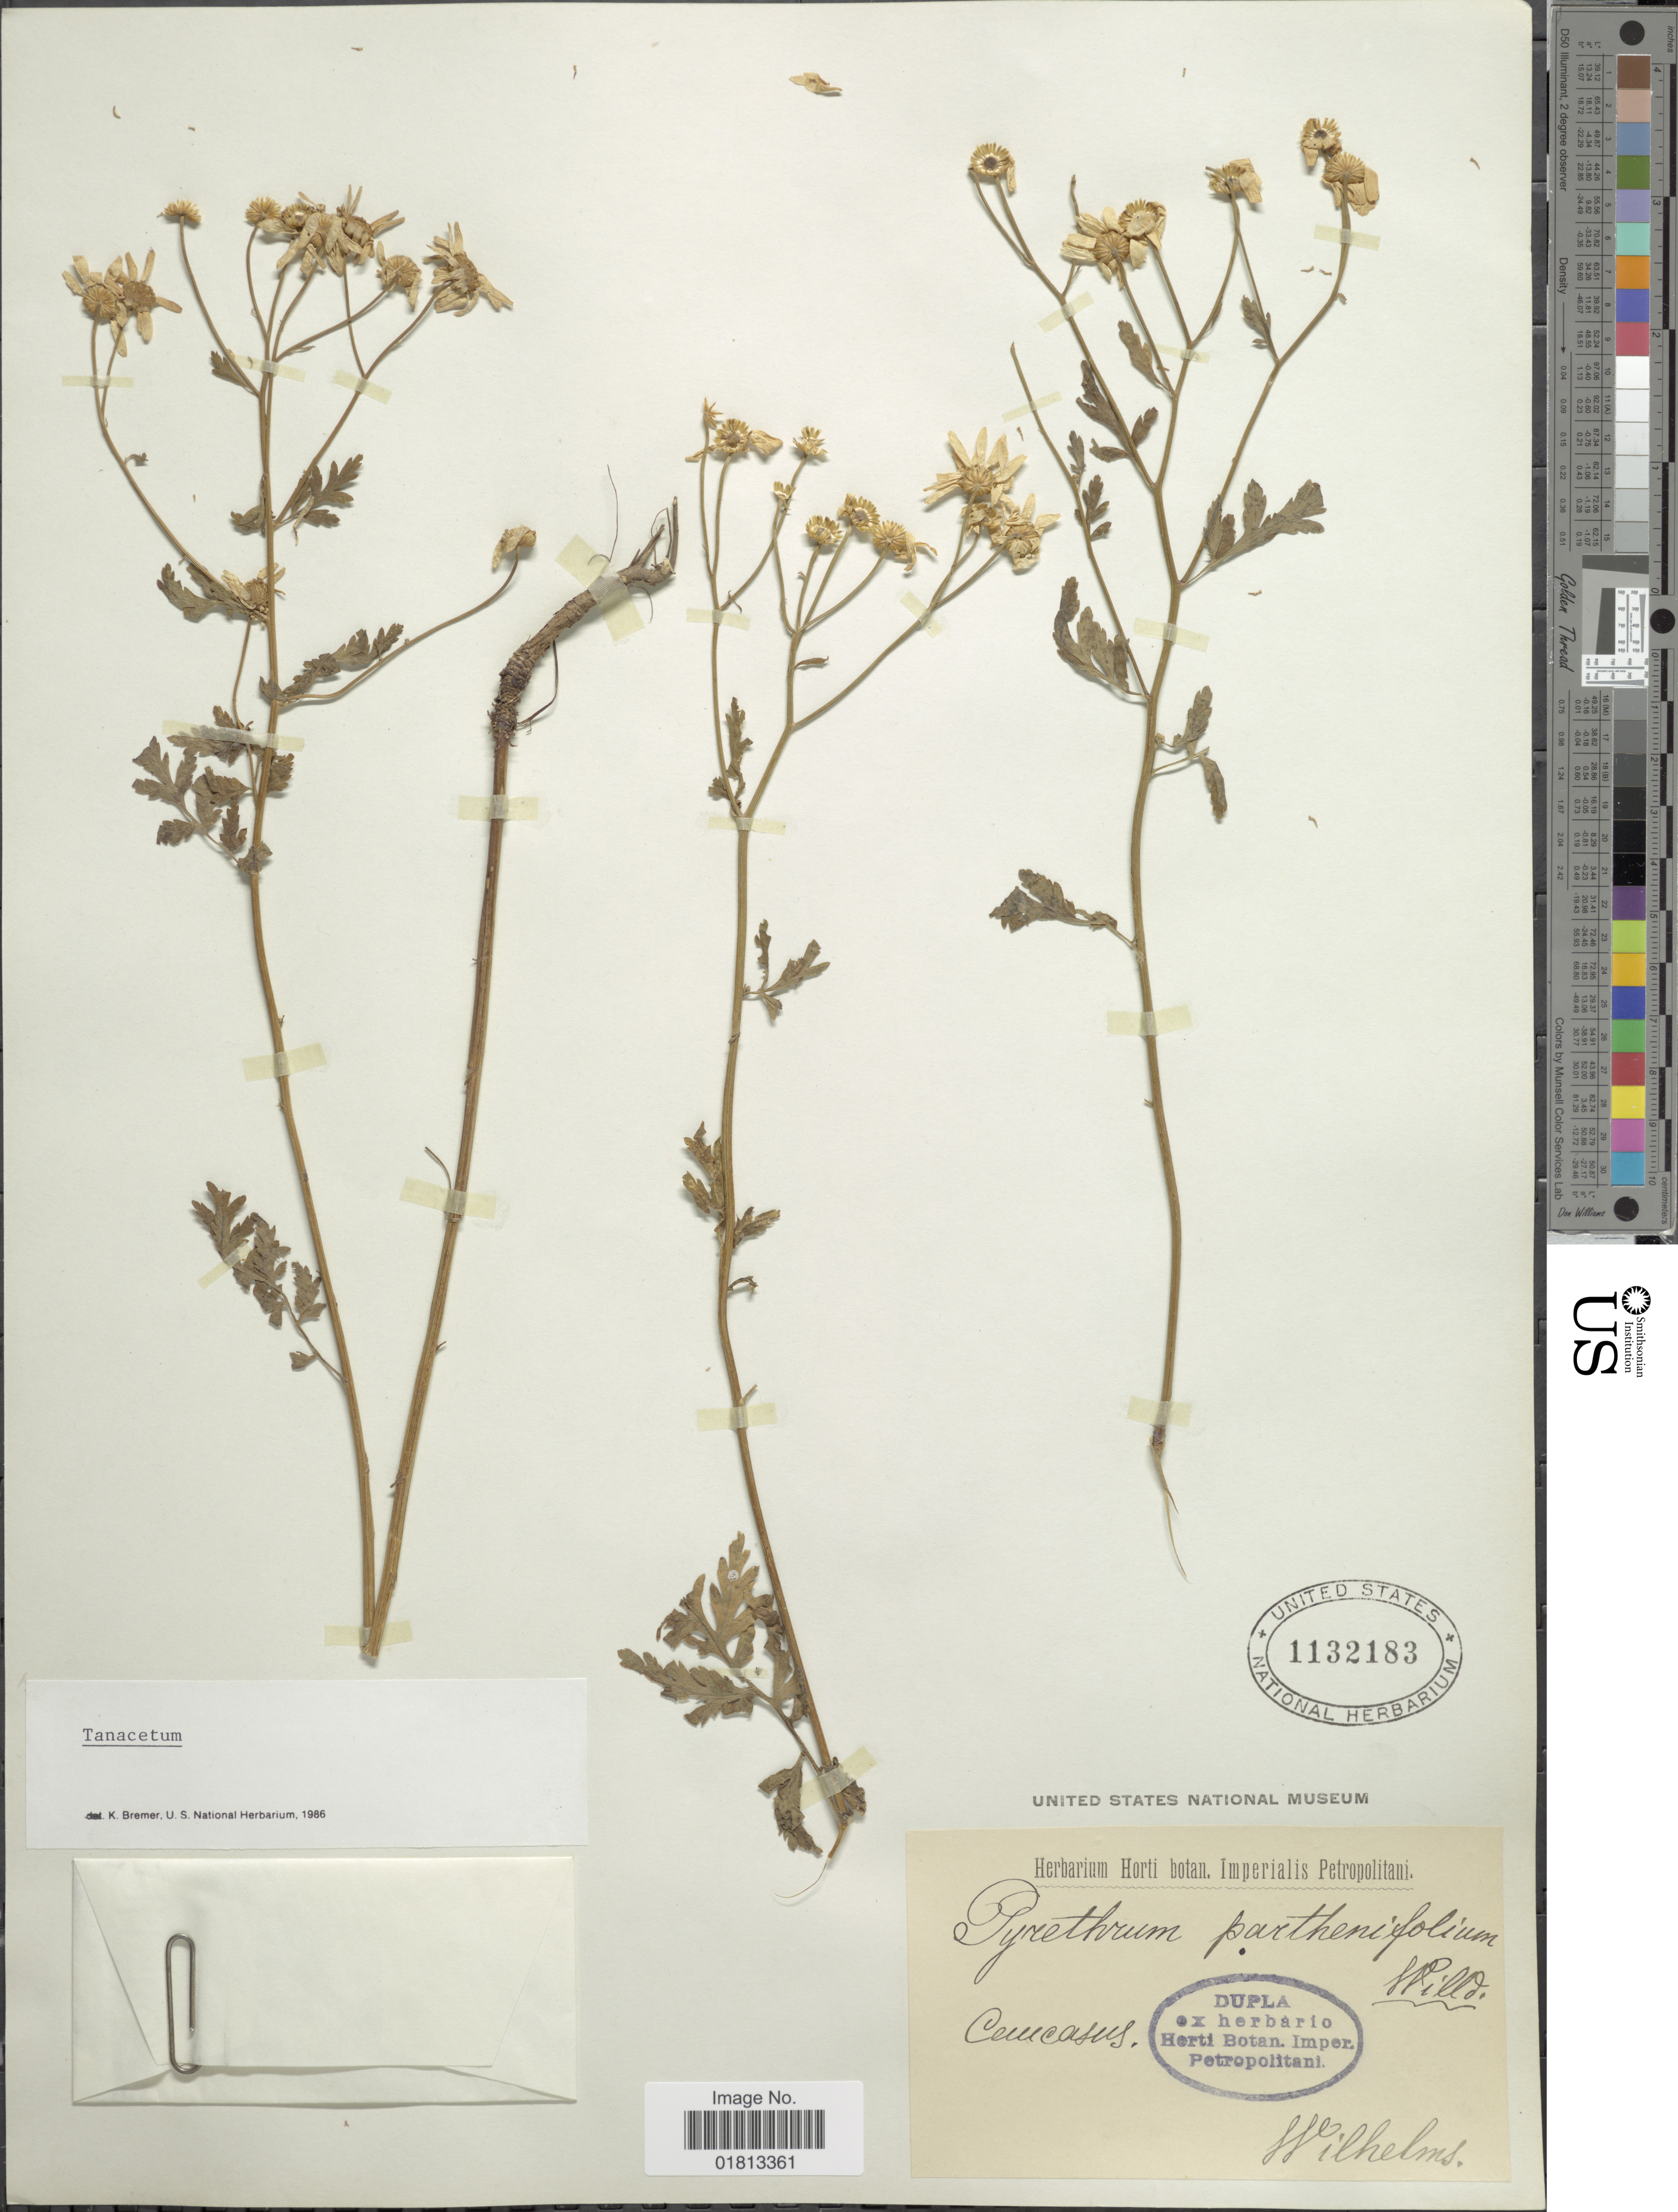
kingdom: Plantae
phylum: Tracheophyta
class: Magnoliopsida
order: Asterales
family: Asteraceae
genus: Tanacetum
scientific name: Tanacetum partheniifolium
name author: (Willd.) Sch. Bip.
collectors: C. Wilhelms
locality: Caucasus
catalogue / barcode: US 1132183